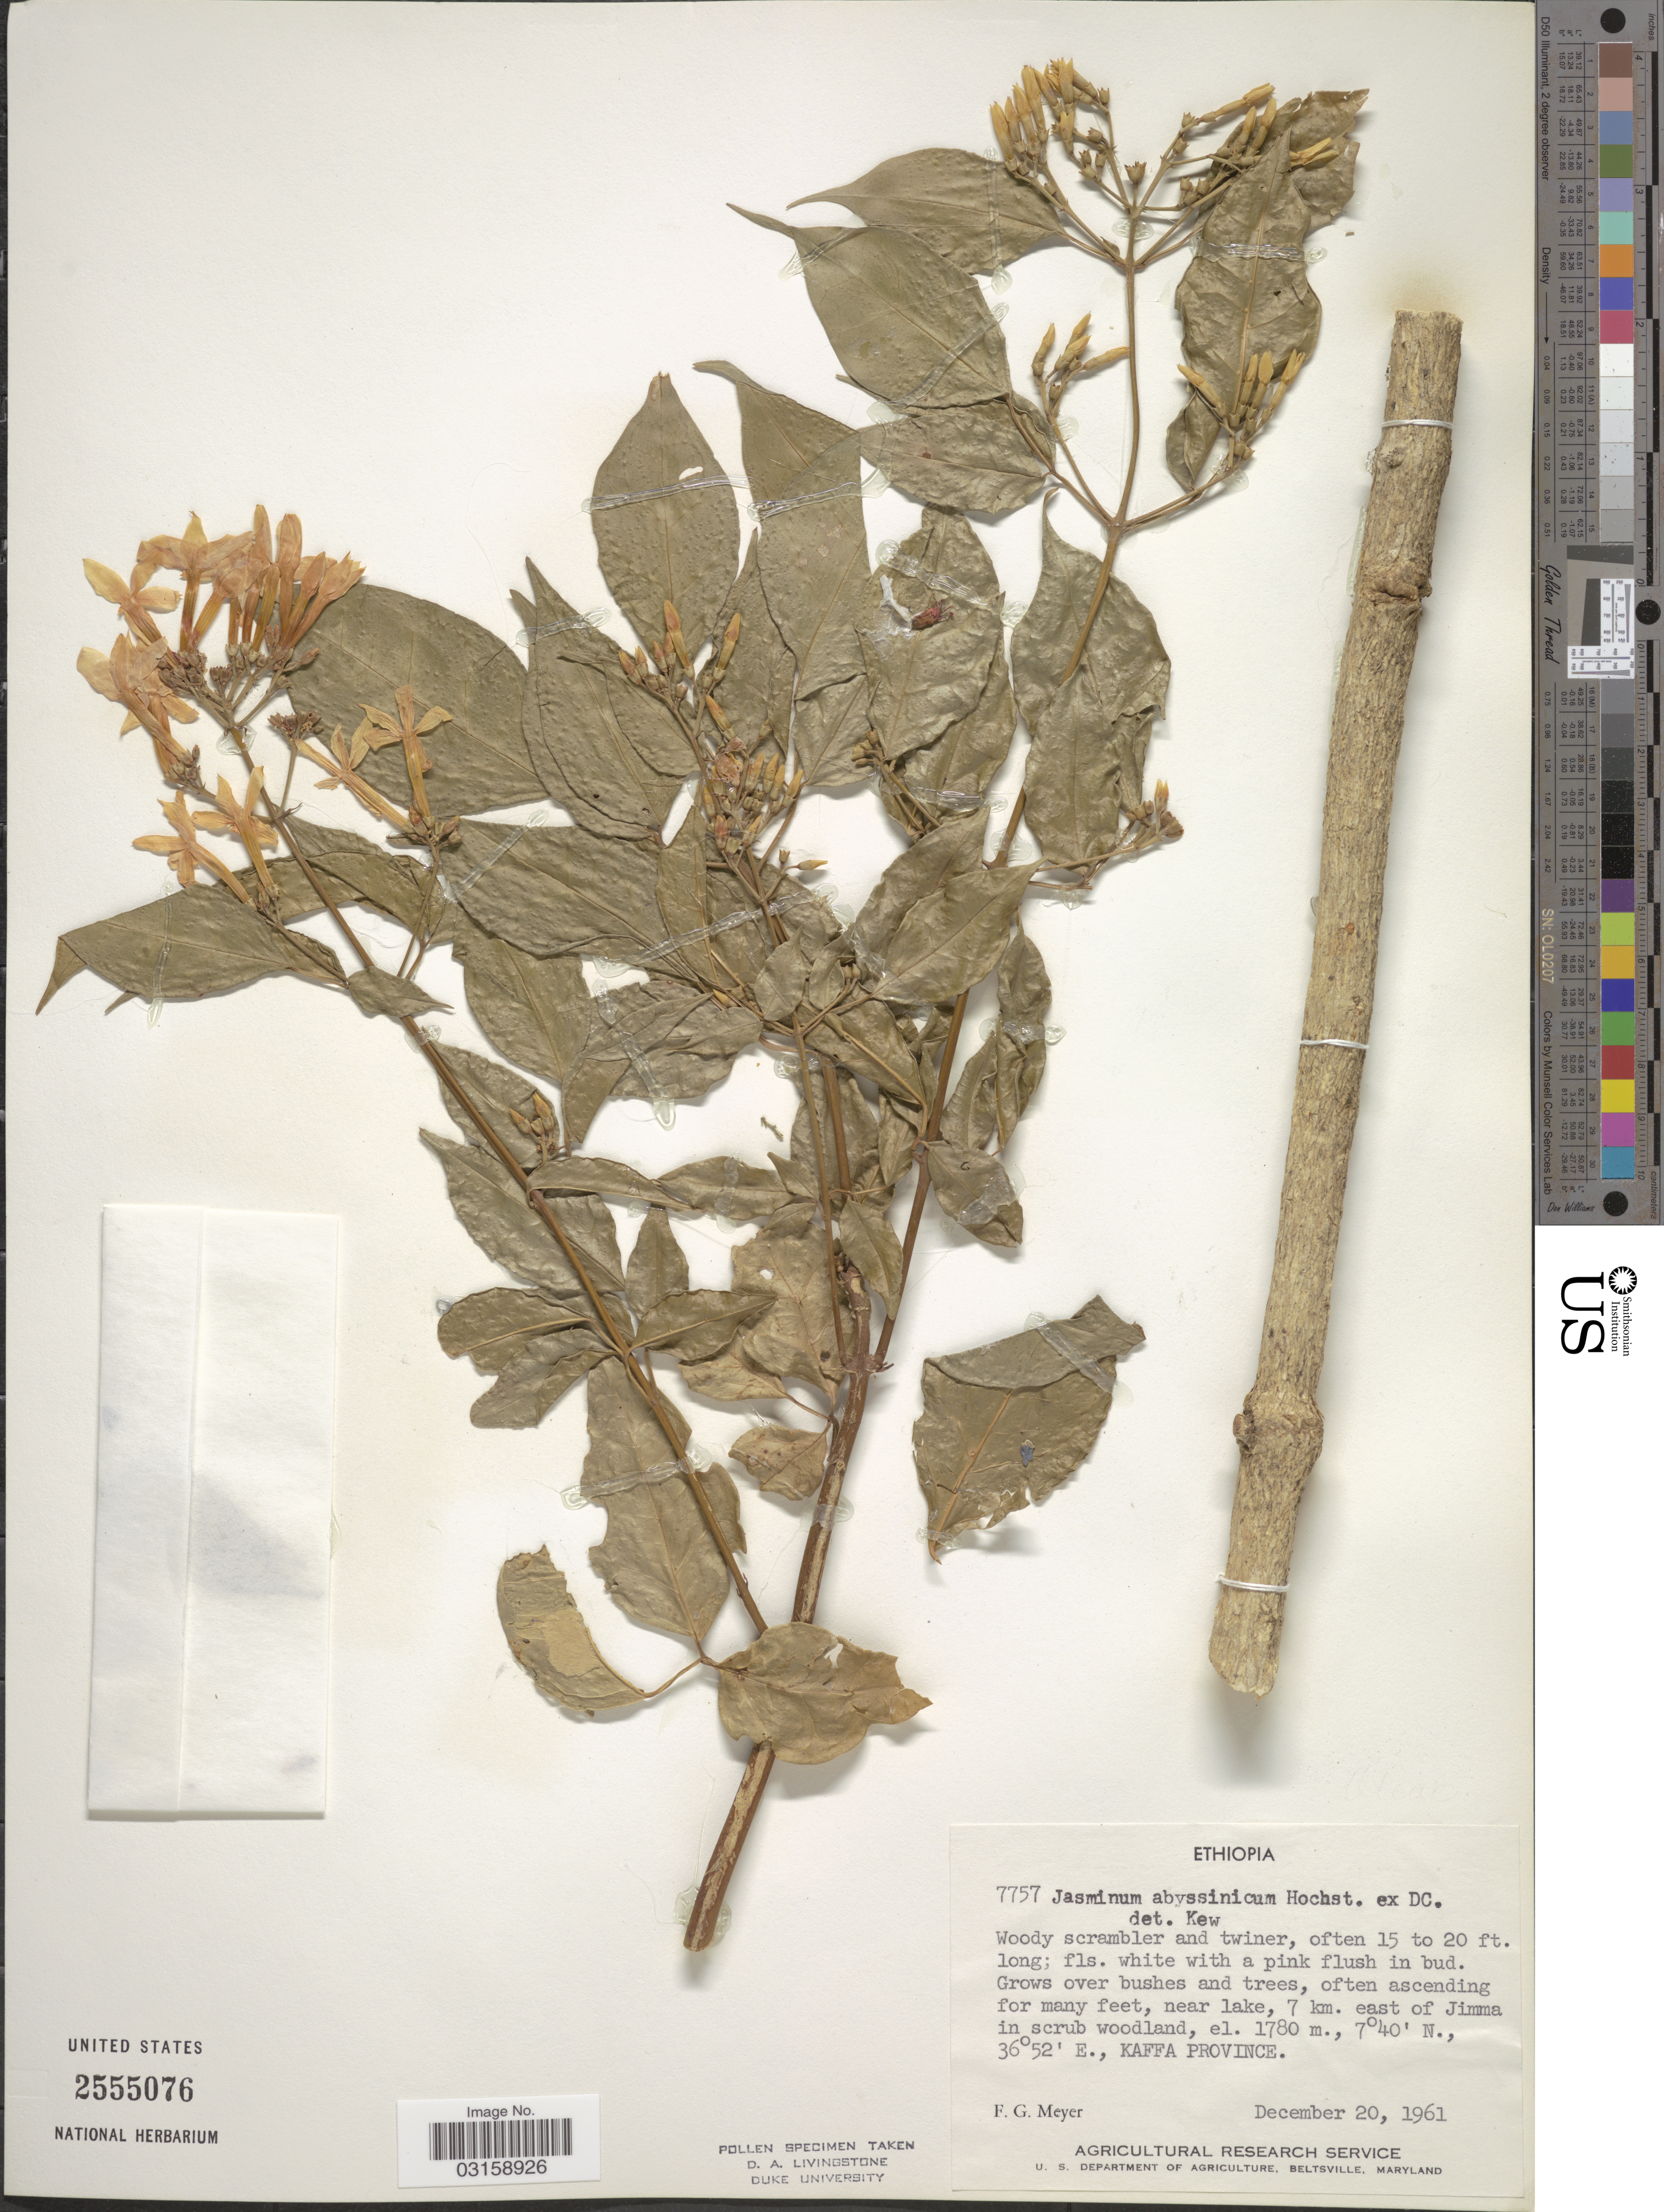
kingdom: Plantae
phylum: Tracheophyta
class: Magnoliopsida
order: Lamiales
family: Oleaceae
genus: Jasminum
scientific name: Jasminum abyssinicum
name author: Hochst. ex A. DC. in DC.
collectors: F. G. Meyer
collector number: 7757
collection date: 1961-12-20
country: Ethiopia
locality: Near lake, 7 km. east of Jimma, Kaffa Province.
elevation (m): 1780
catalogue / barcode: US 2555076